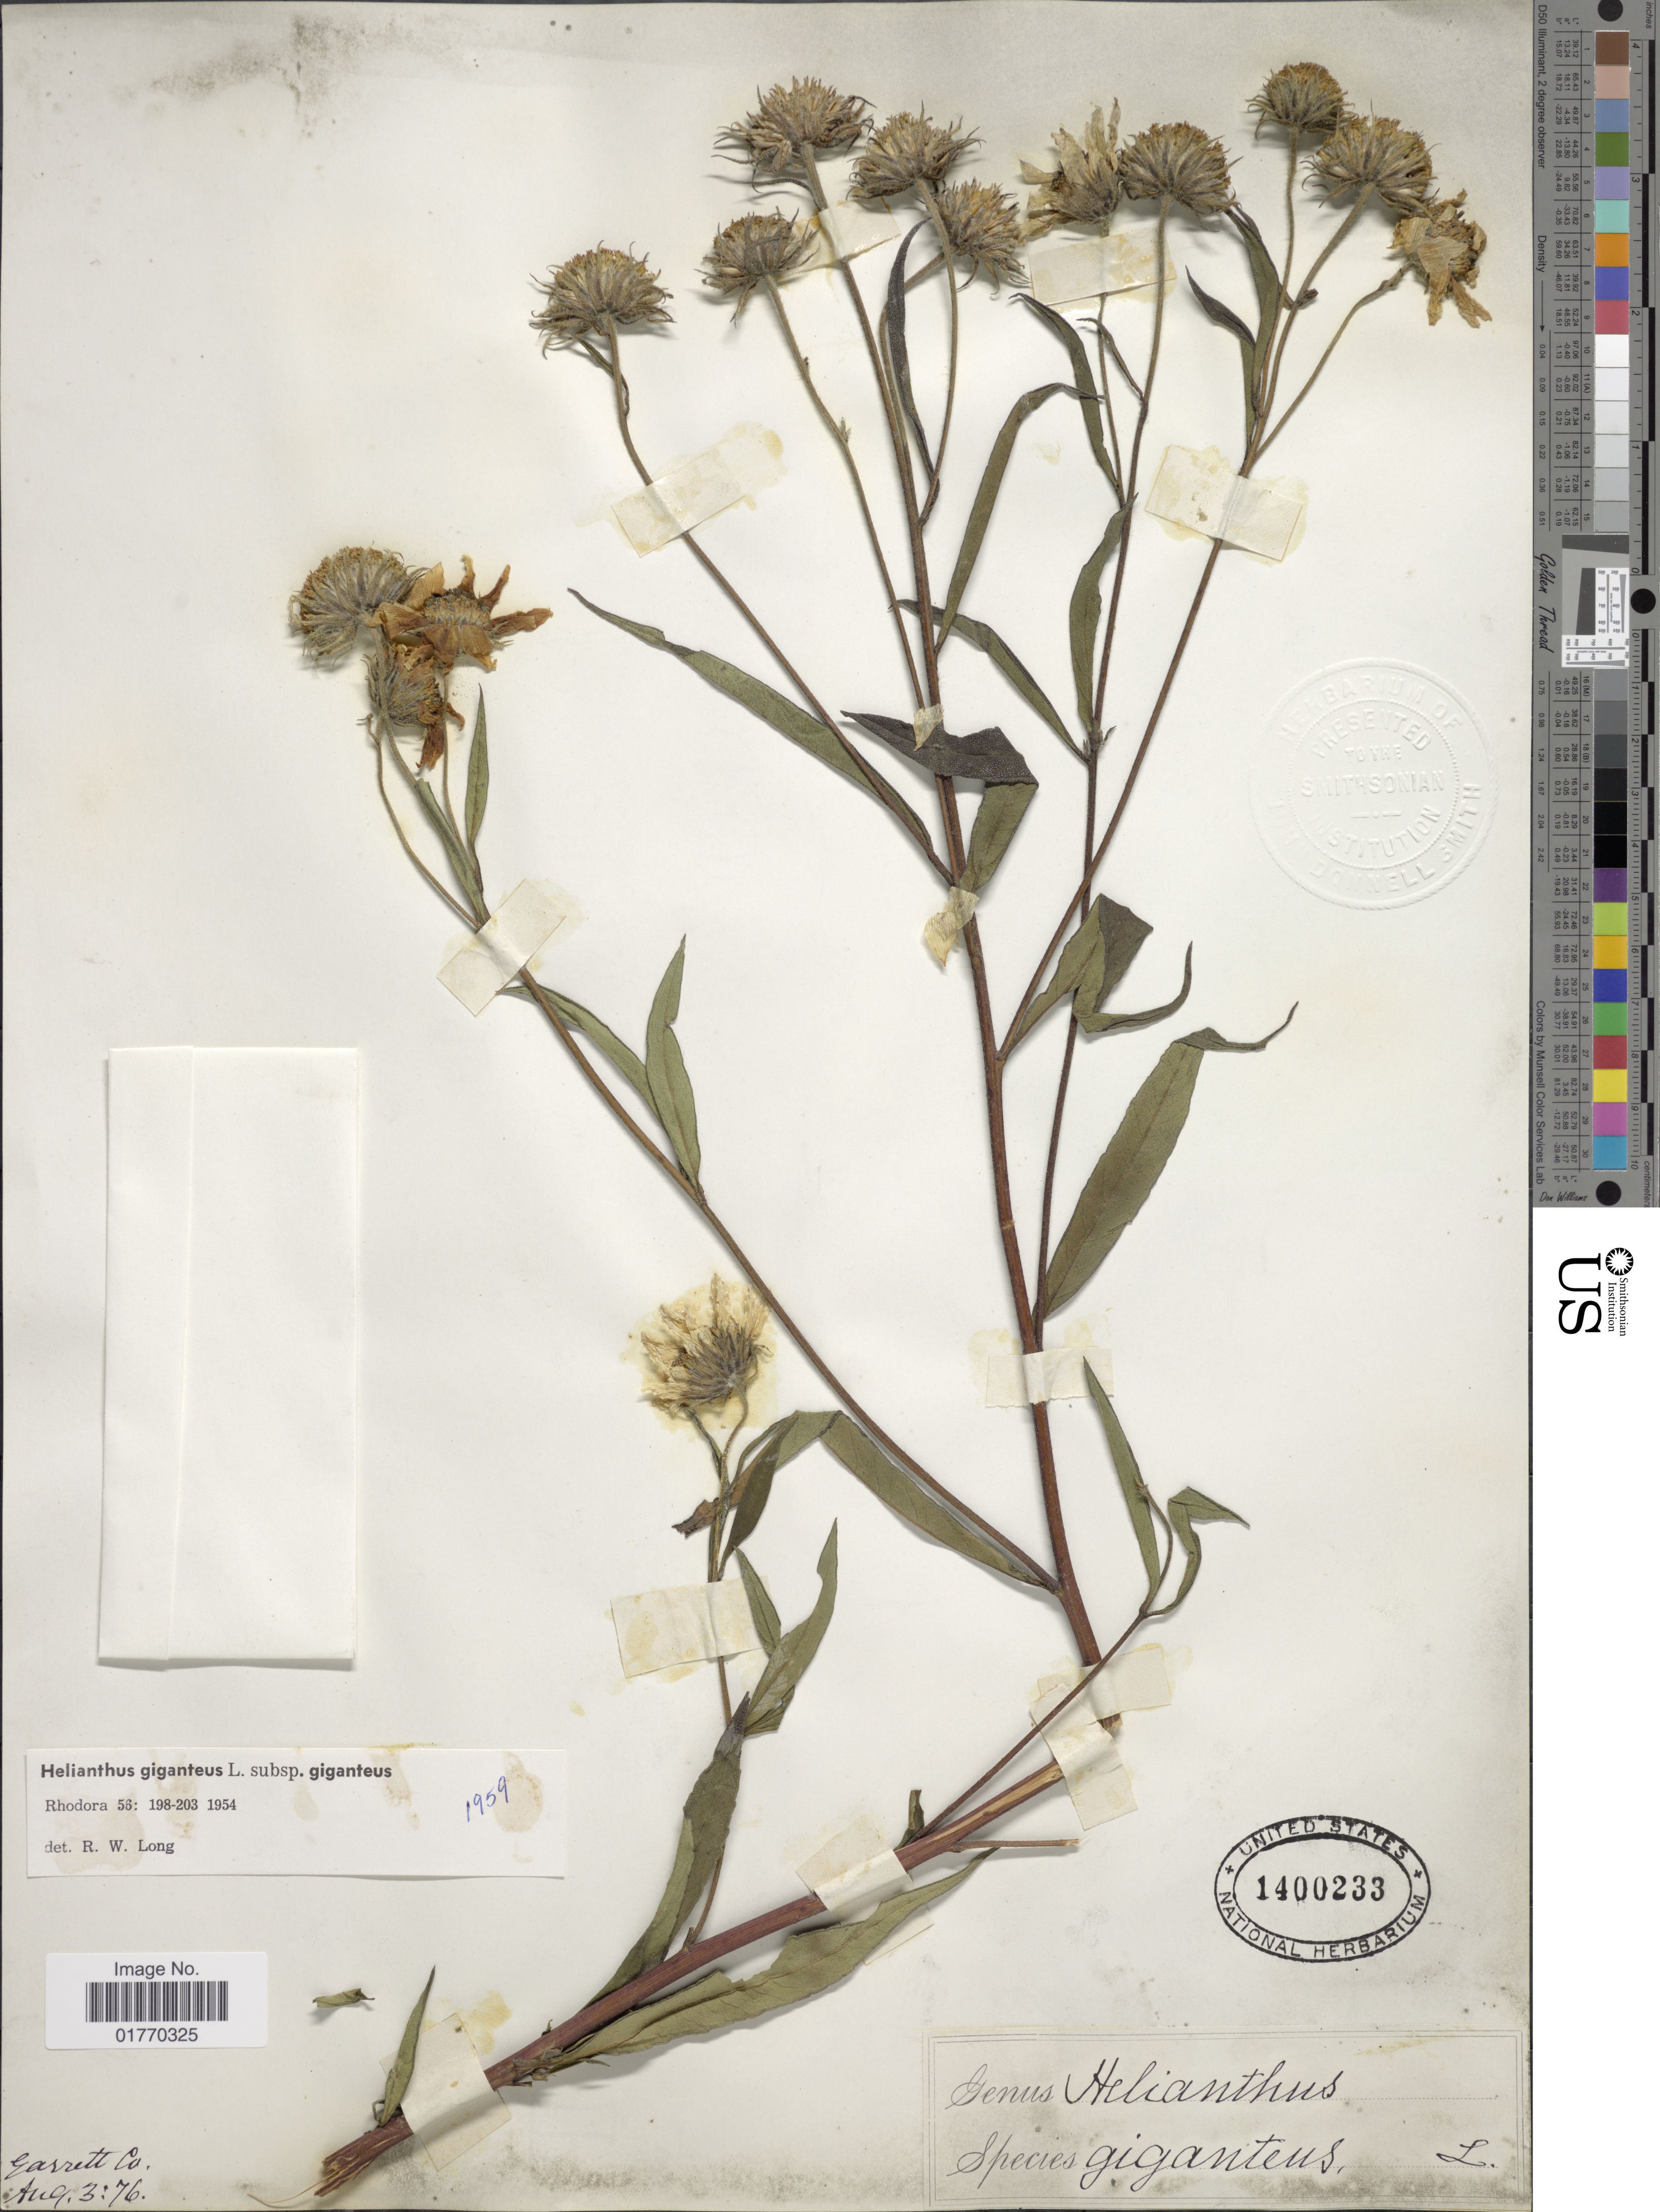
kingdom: Plantae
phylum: Tracheophyta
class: Magnoliopsida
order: Asterales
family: Asteraceae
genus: Helianthus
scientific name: Helianthus giganteus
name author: L.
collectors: ex Herb. John Donnell Smith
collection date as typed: Transcribed d/m/y: 2/8/76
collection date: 1876-08-28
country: United States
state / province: Maryland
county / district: Garrett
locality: Garrett Co.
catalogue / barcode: US 1400233